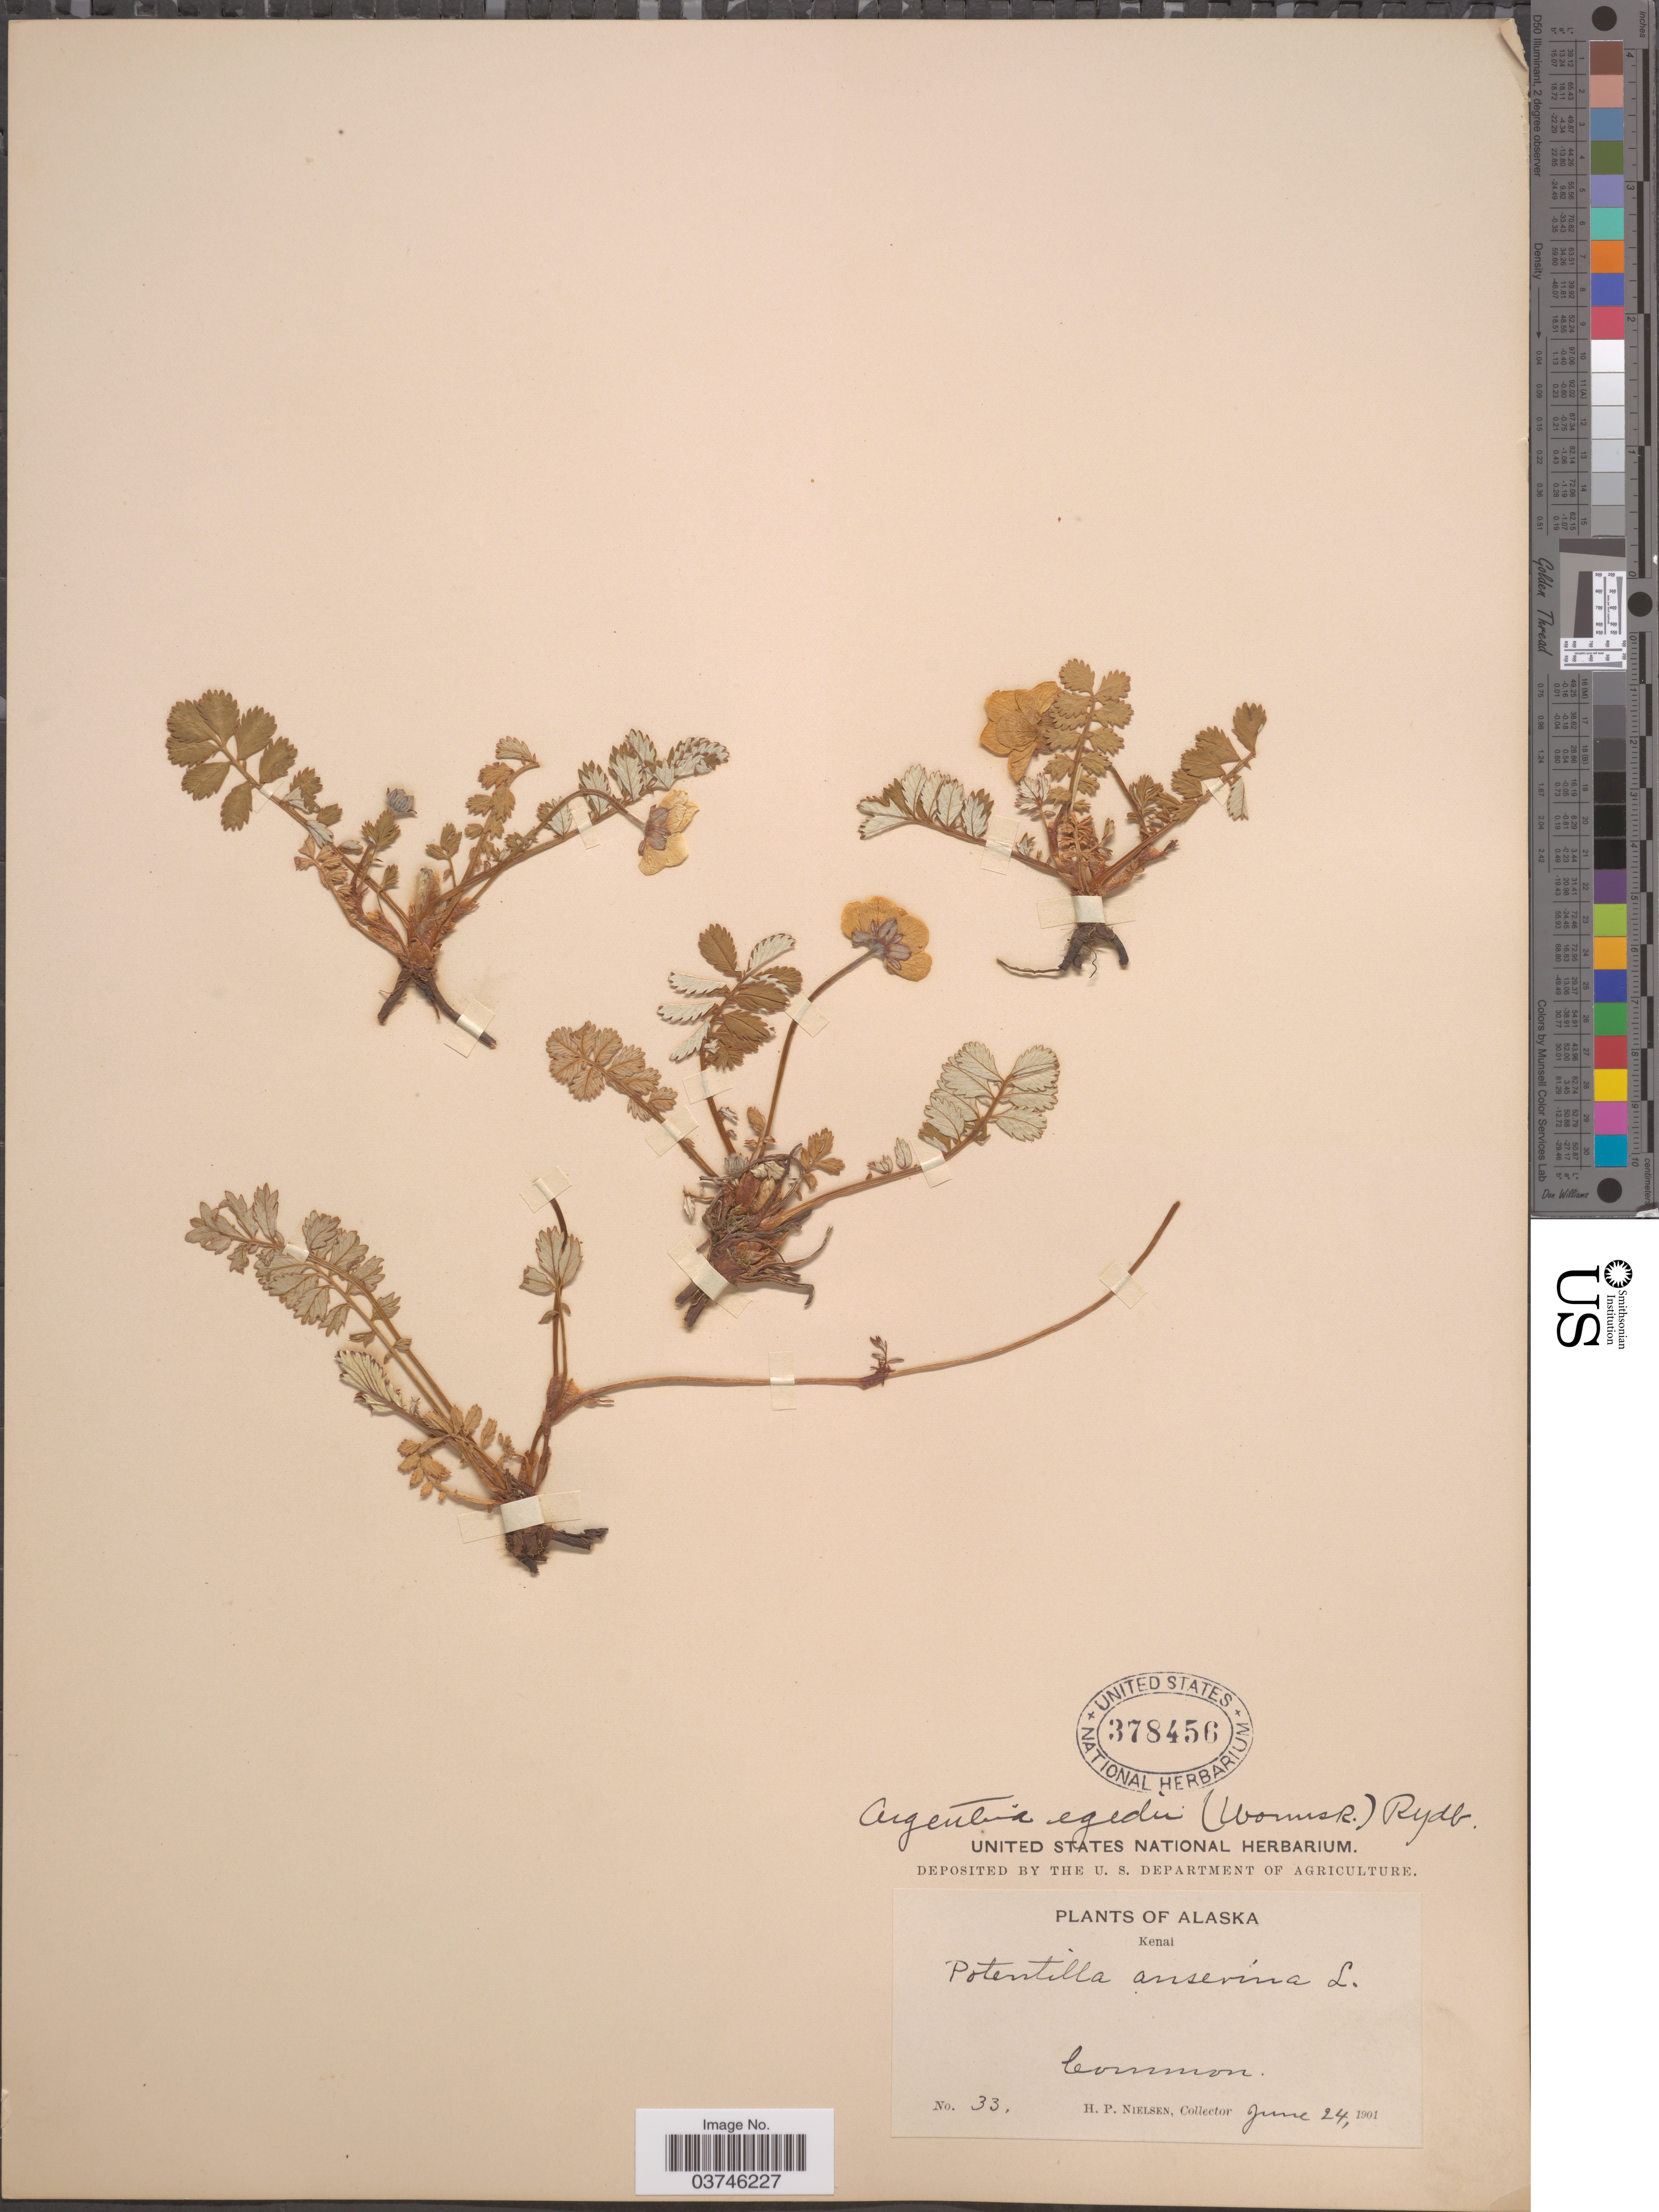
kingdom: Plantae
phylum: Tracheophyta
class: Magnoliopsida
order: Rosales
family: Rosaceae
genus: Argentina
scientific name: Argentina egedii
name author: (Wormsk. ex Oeder) Rydb.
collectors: H. P. Nielsen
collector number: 33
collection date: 1901-06-24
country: United States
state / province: Alaska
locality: Kenai.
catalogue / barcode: US 378456